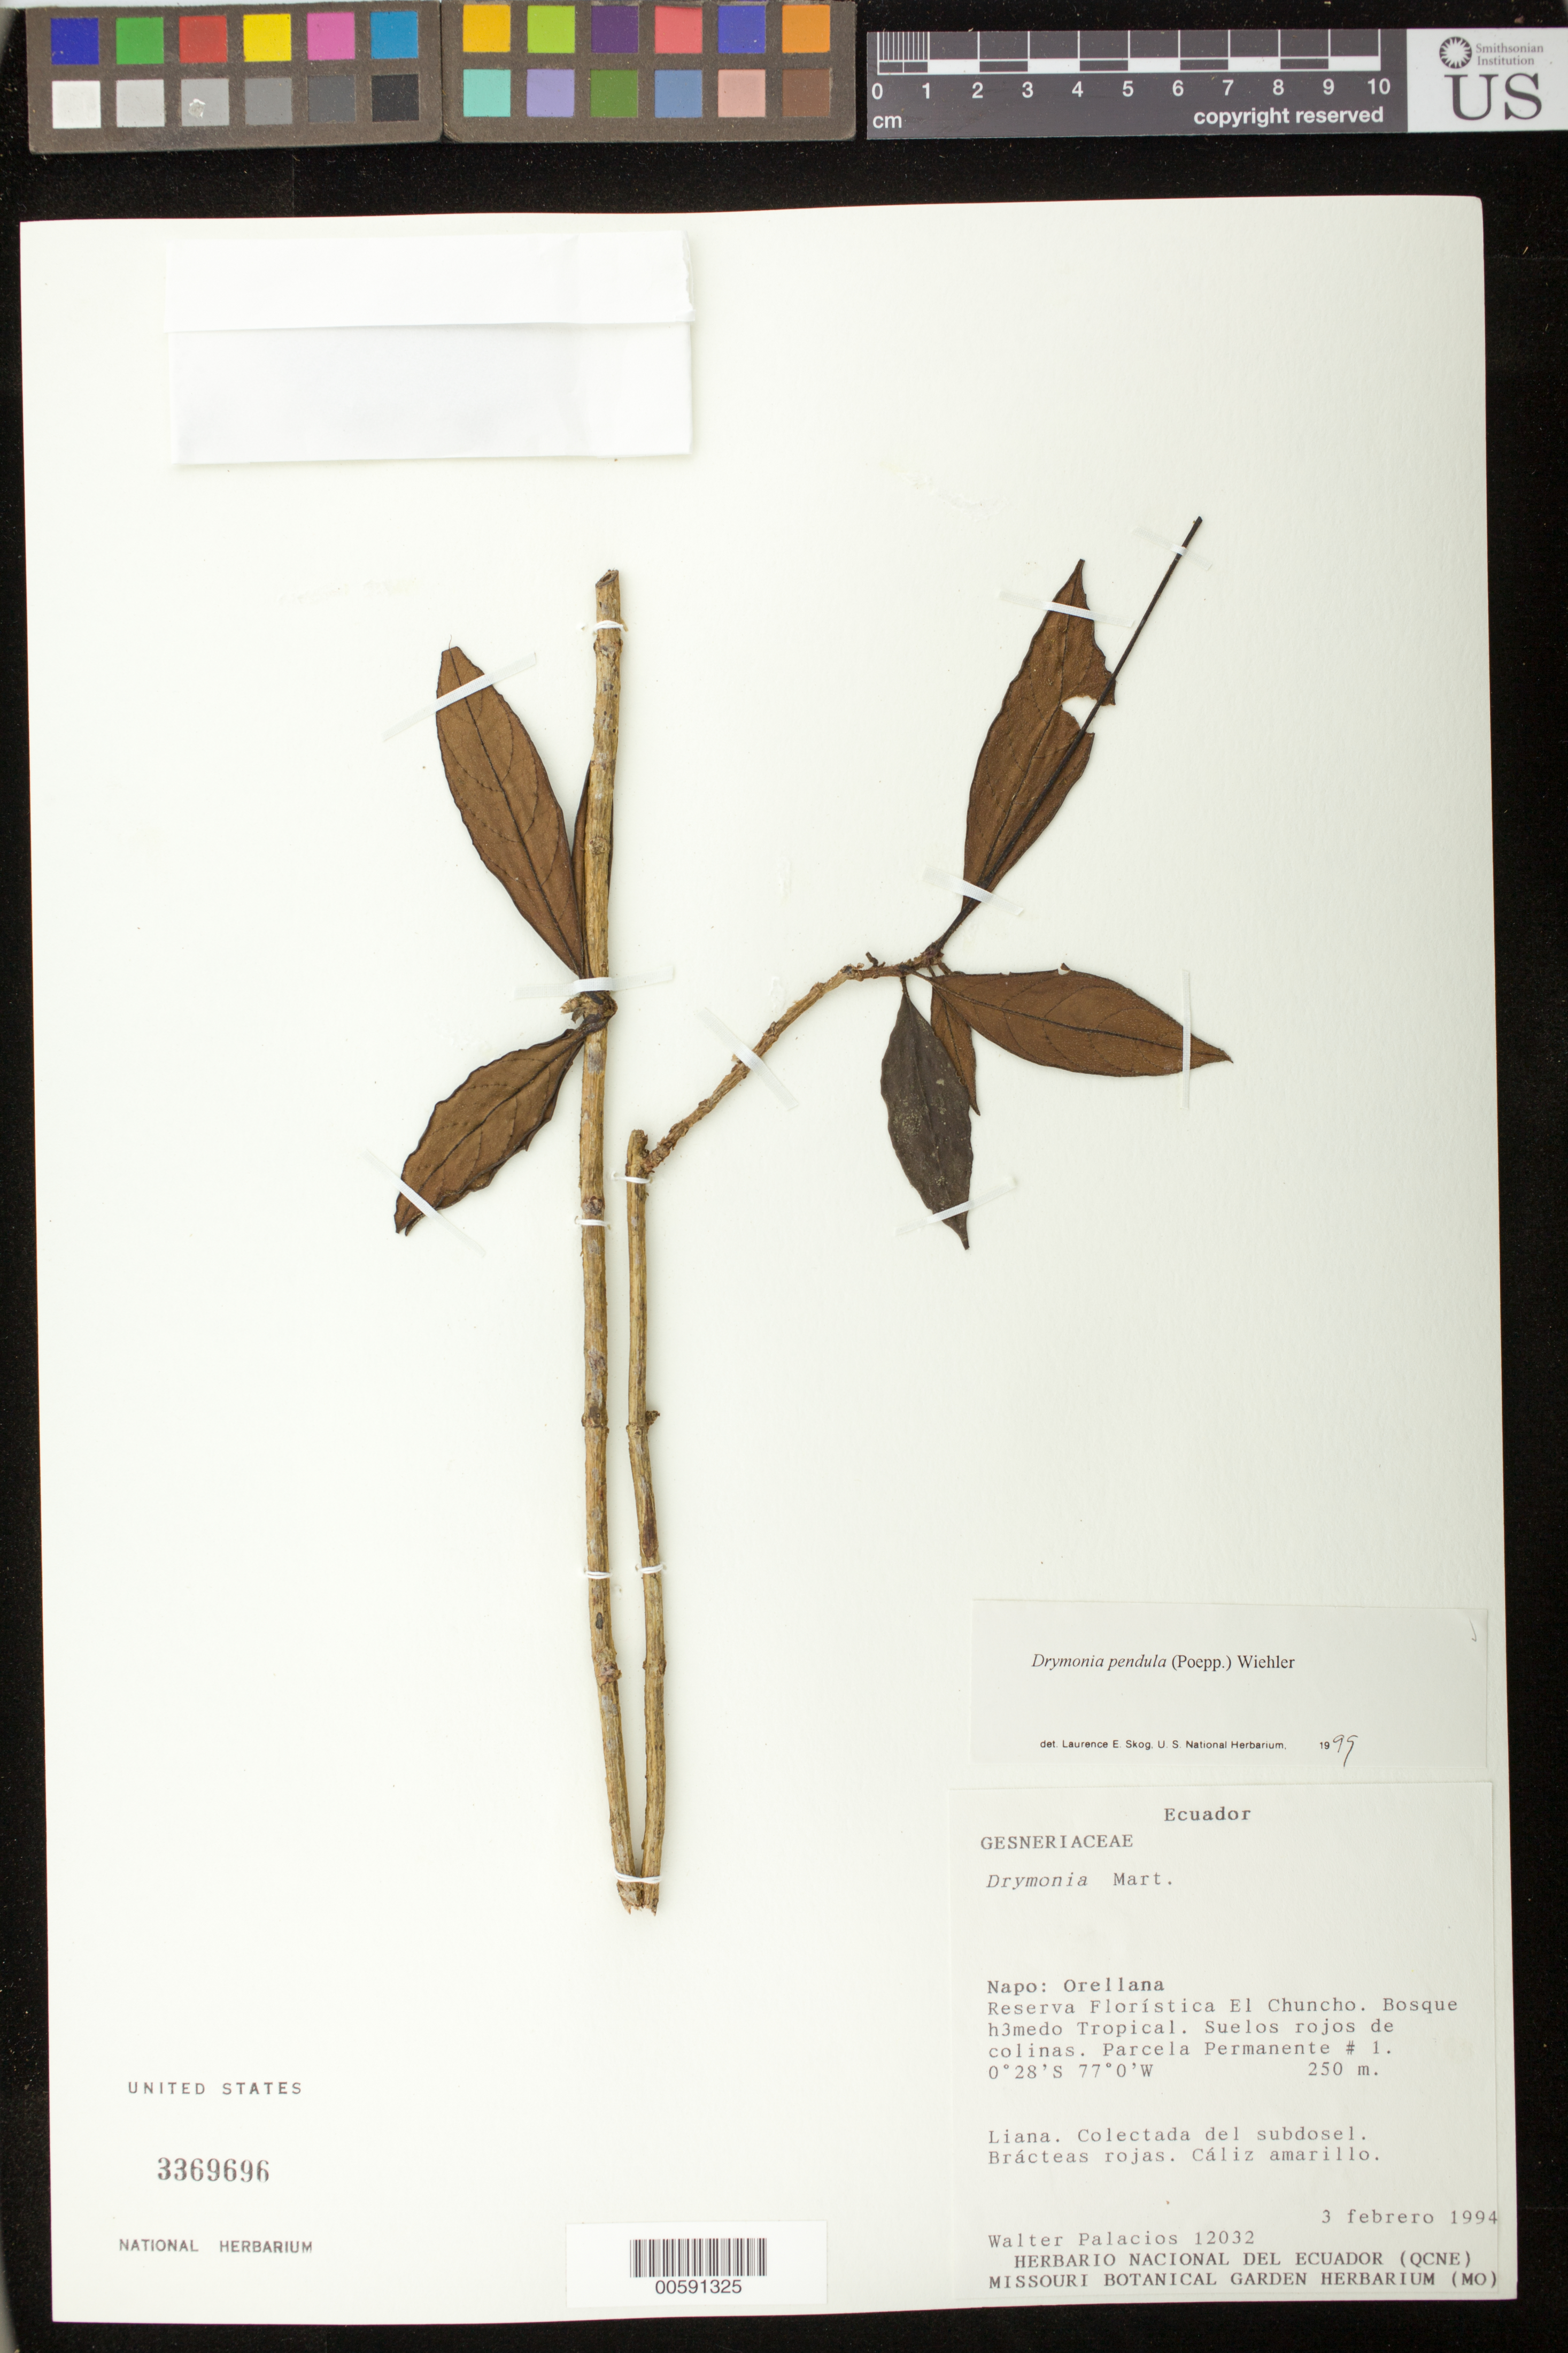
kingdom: Plantae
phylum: Tracheophyta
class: Magnoliopsida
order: Lamiales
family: Gesneriaceae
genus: Drymonia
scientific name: Drymonia pendula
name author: (Poepp.) Wiehler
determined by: Skog, Laurence E.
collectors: W. Palacios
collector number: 12032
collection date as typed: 03 Feb 1994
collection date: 1994-02-03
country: Ecuador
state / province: Napo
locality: Orellana. Reserva Florística El Chuncho, Parcela Permanente #1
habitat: Bosque húmedo tropical; suelos rojos de colinas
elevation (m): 250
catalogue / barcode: US 3369696